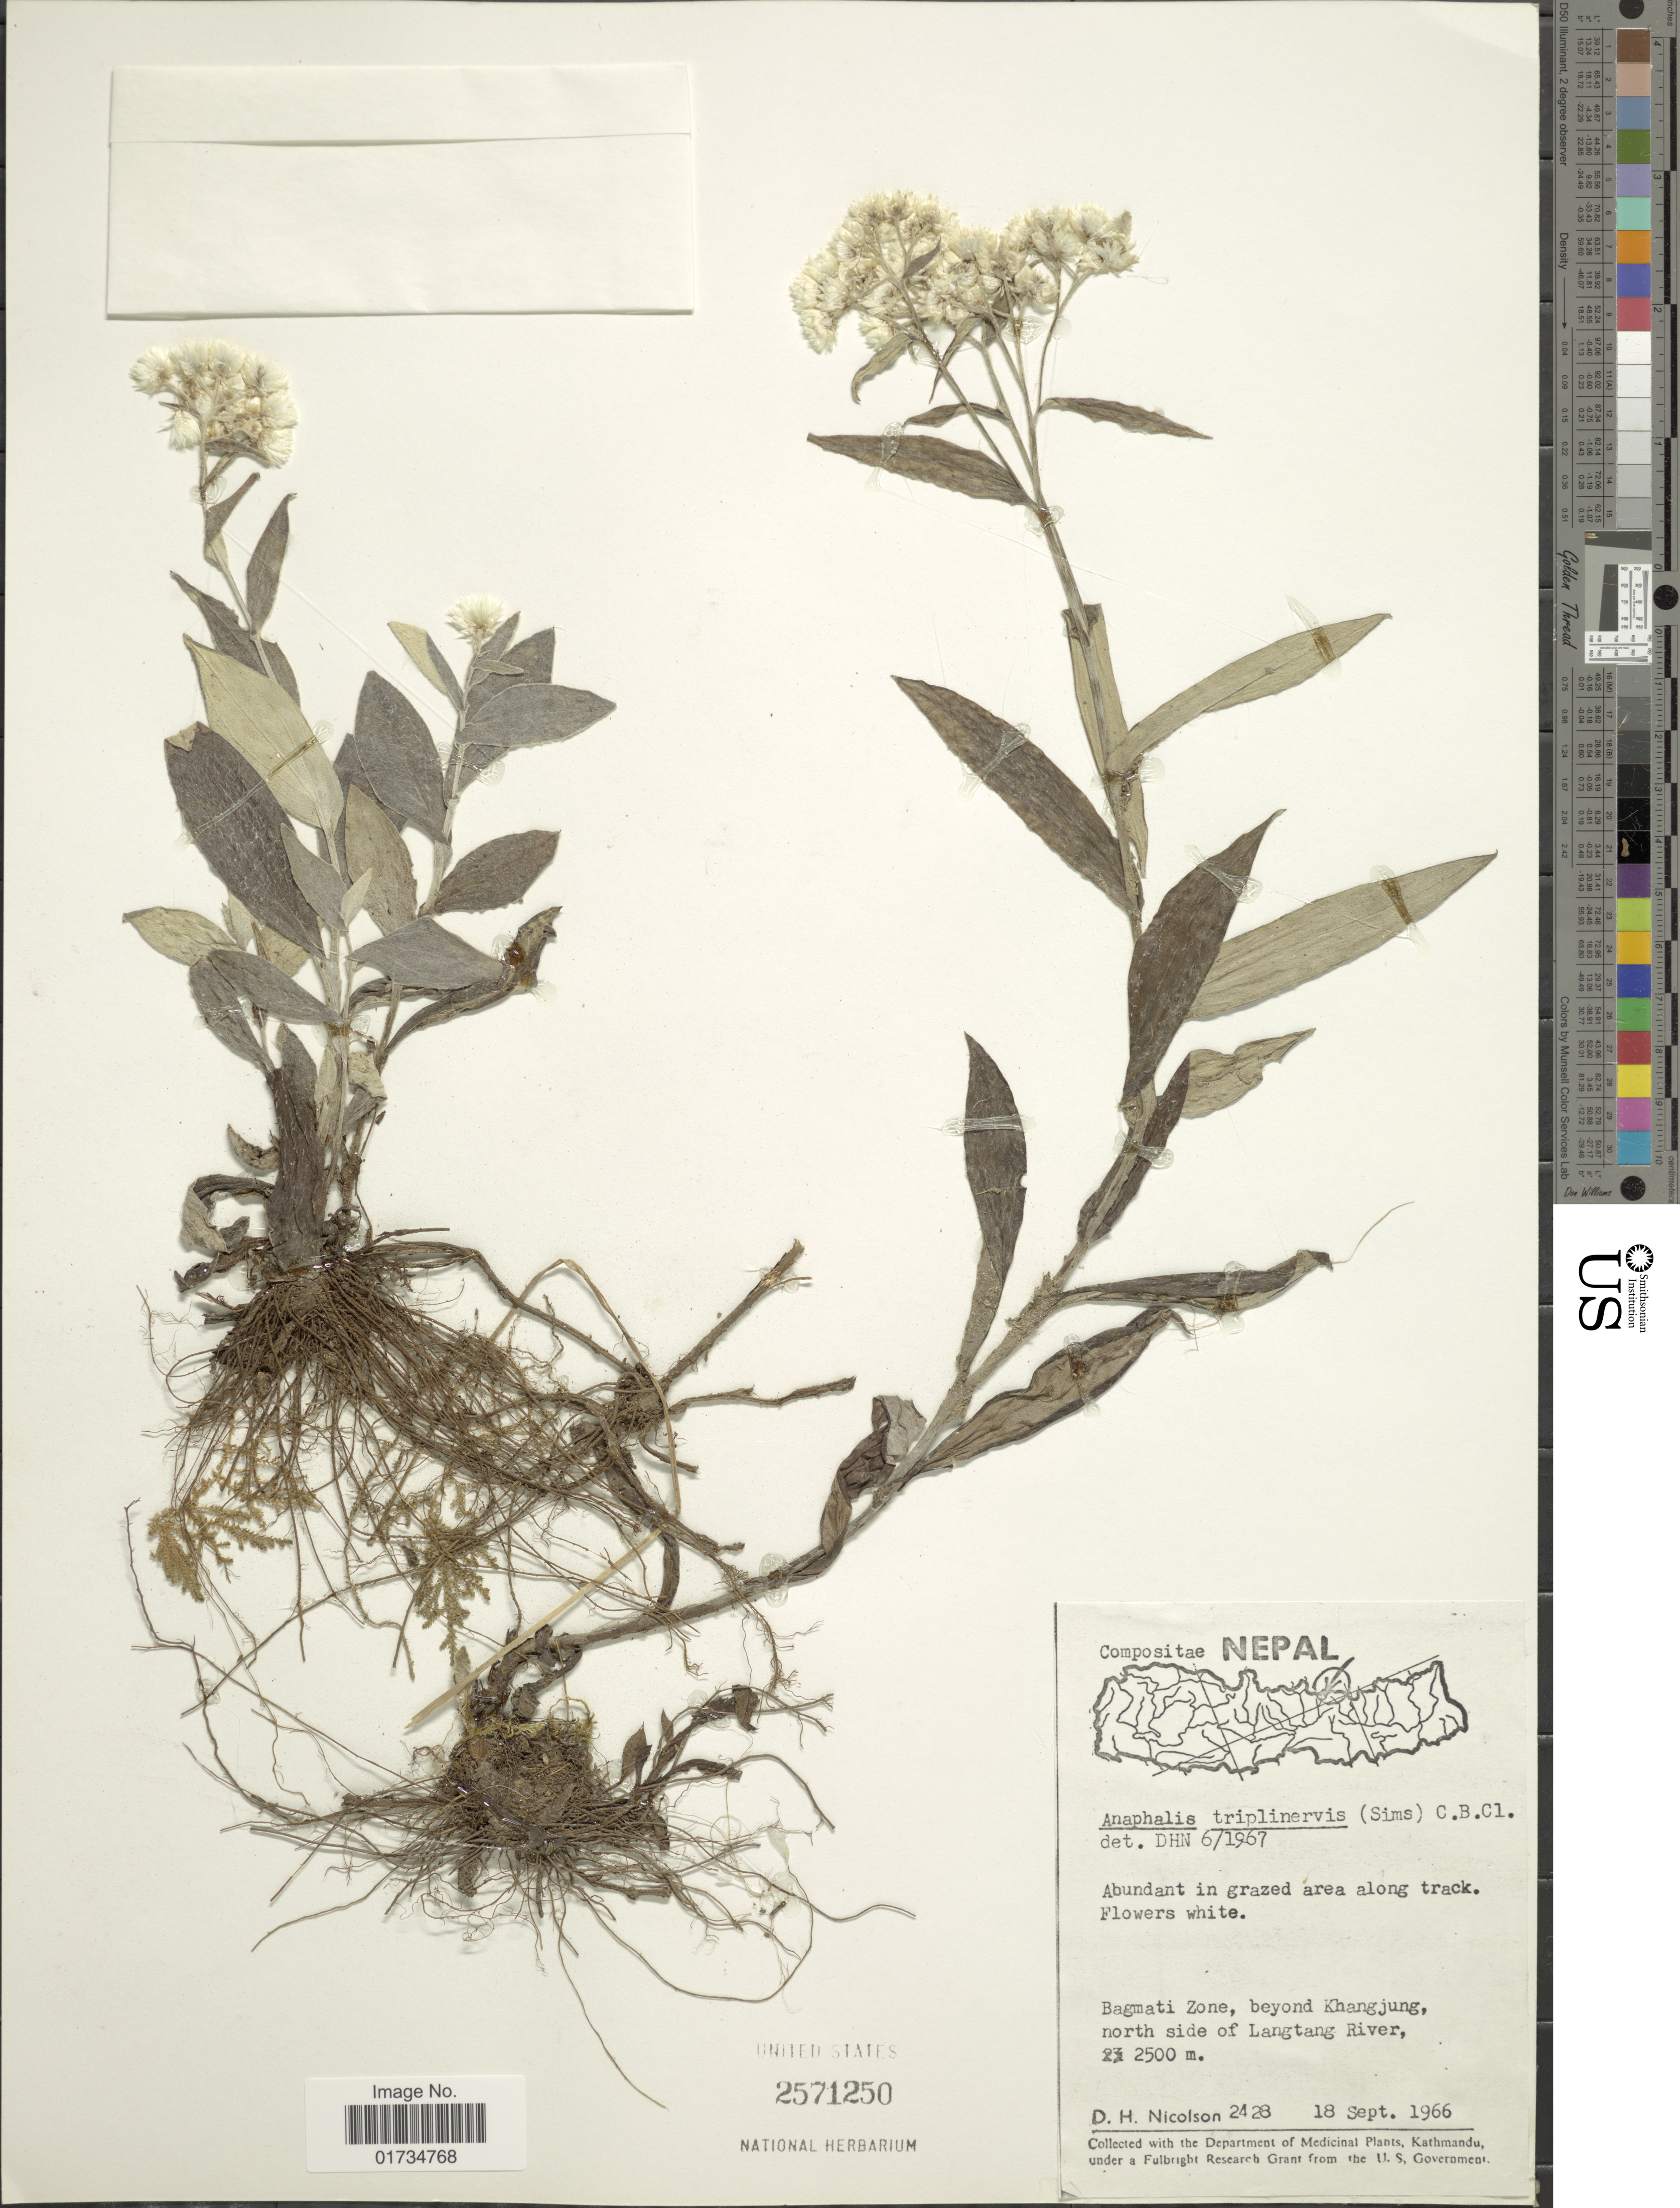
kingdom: Plantae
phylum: Tracheophyta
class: Magnoliopsida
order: Asterales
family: Asteraceae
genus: Anaphalis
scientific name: Anaphalis triplinervis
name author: (Sims) C.B. Clarke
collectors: D. H. Nicolson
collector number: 2428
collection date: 1966-09-18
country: Nepal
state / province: Bagmati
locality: Bagmati Zone, beyond khangjung, north side of Langtang River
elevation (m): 2500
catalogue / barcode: US 2571250